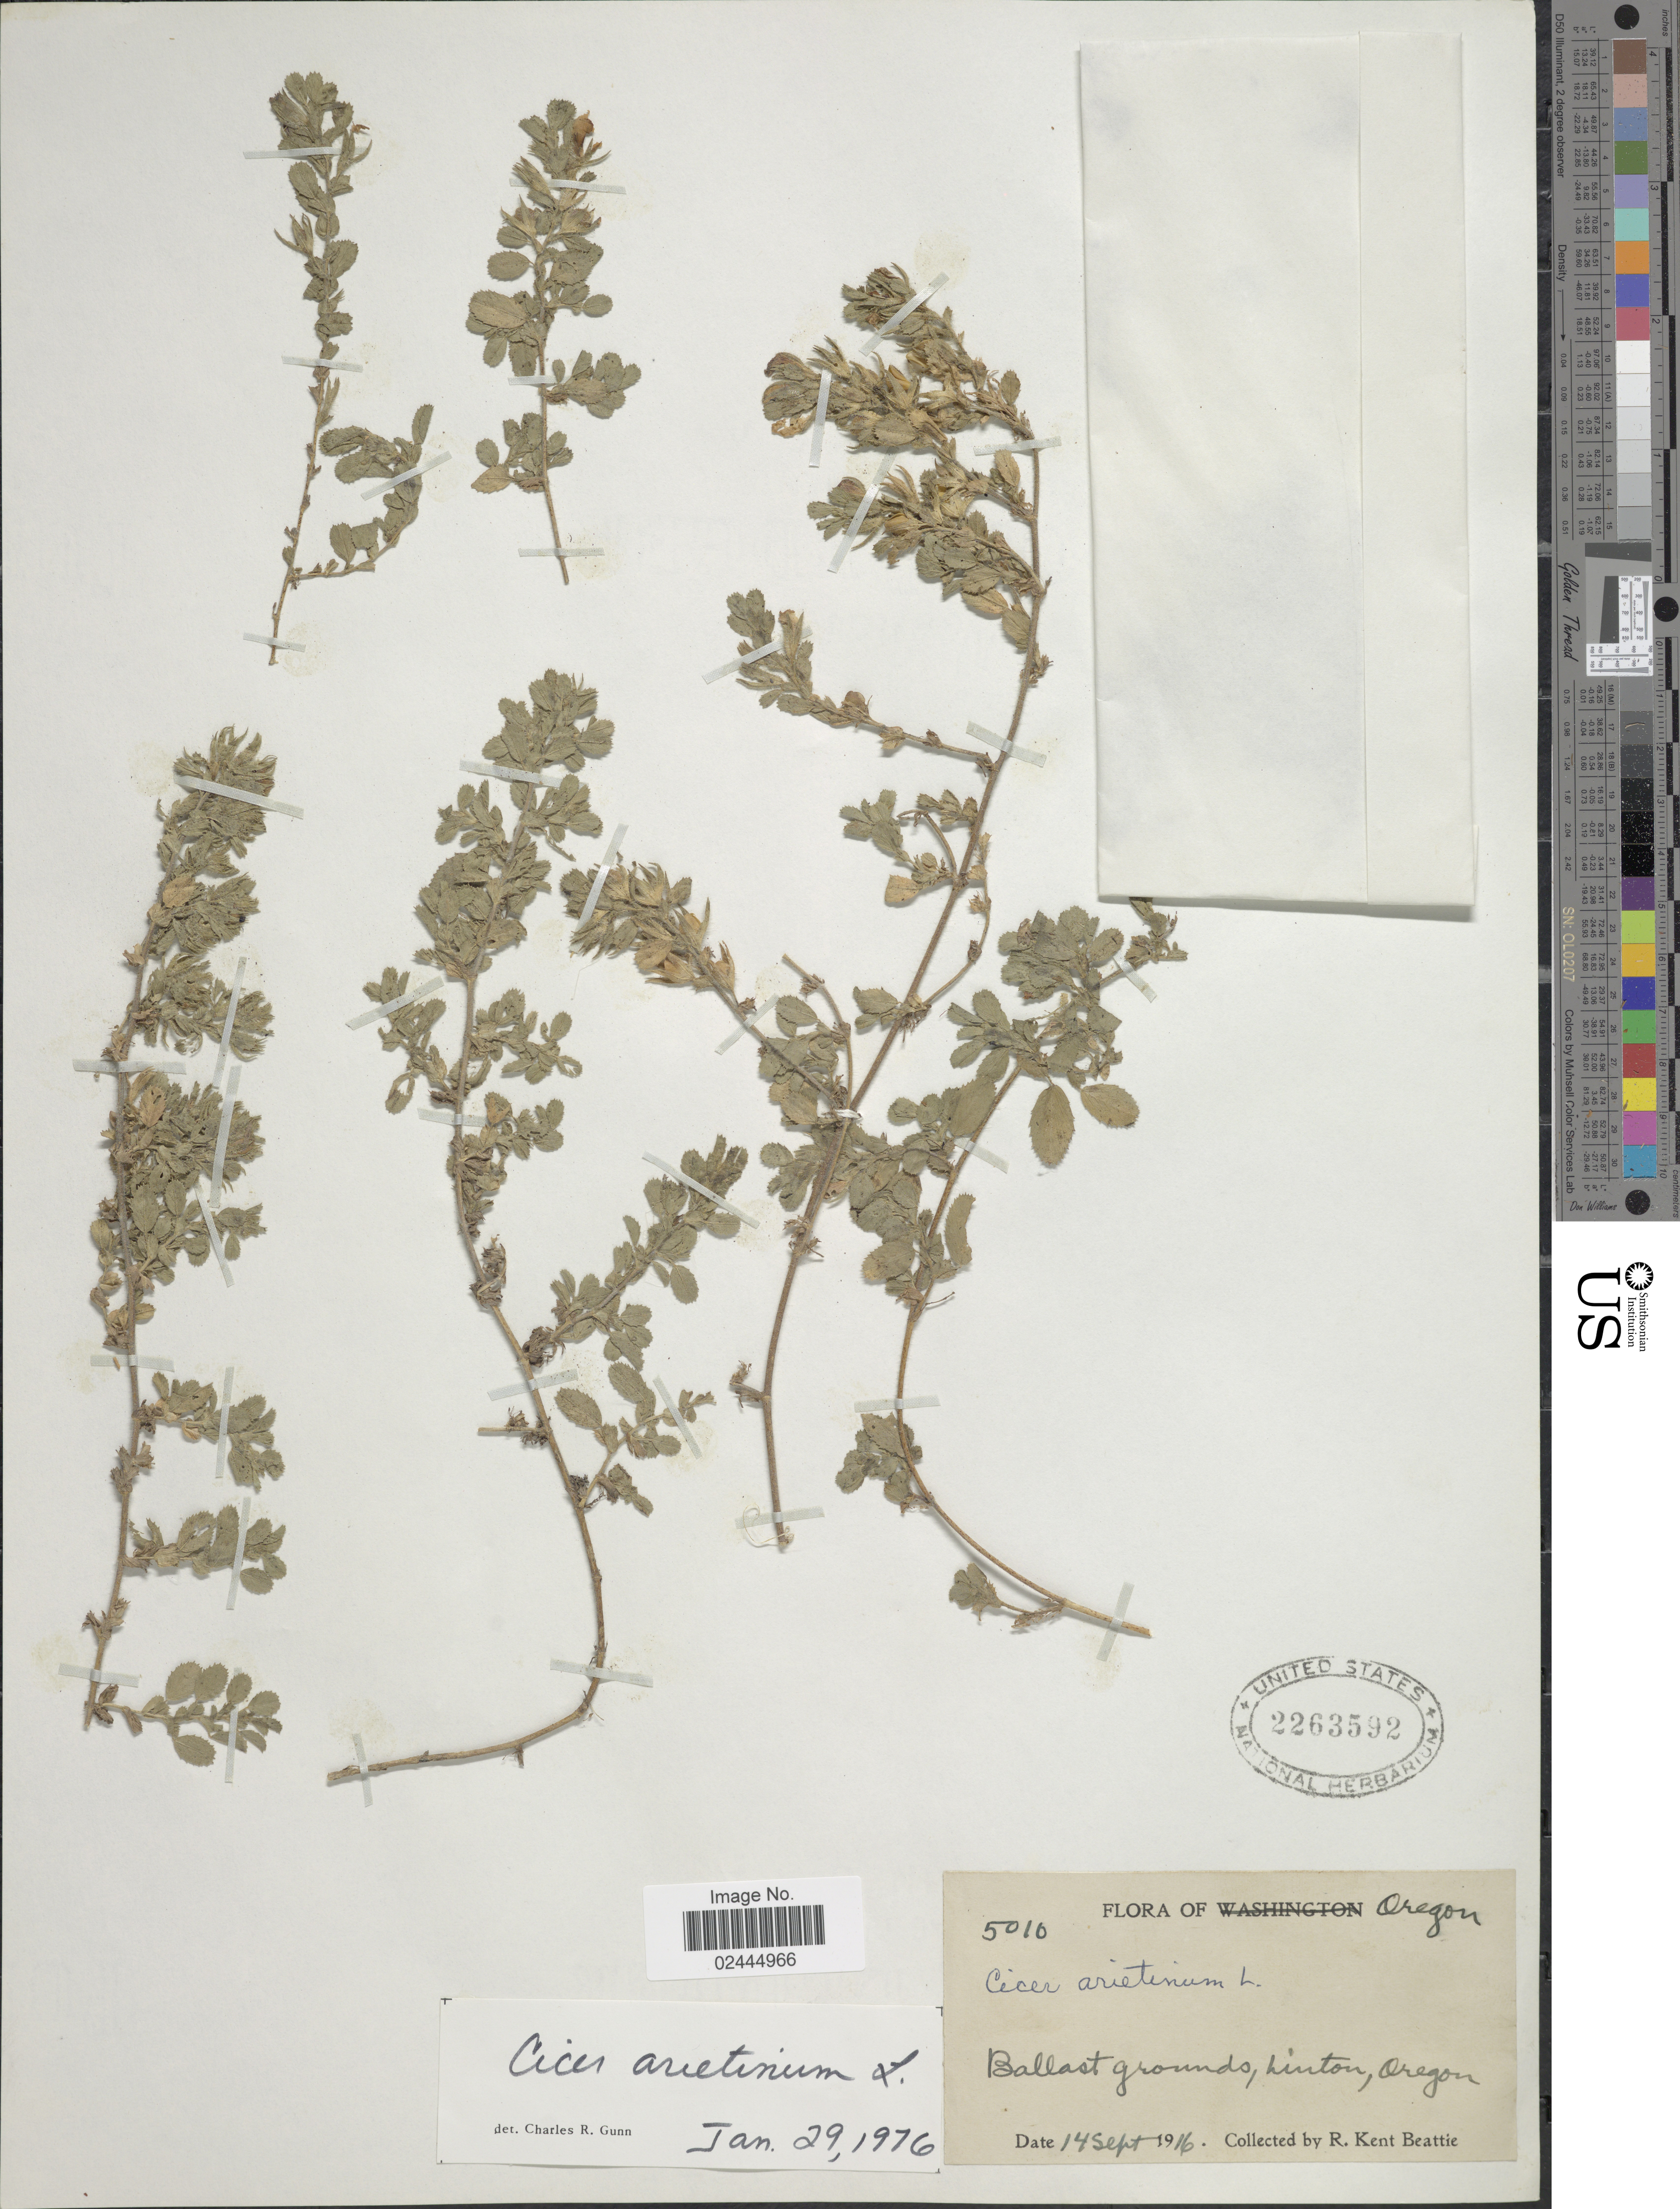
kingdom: Plantae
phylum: Tracheophyta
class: Magnoliopsida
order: Fabales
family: Fabaceae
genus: Cicer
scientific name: Cicer arietinum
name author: L.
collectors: R. K. Beattie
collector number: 5010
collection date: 1916-09-14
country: United States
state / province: Oregon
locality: Ballast grounds, hinton, Oregon.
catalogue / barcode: US 2263592